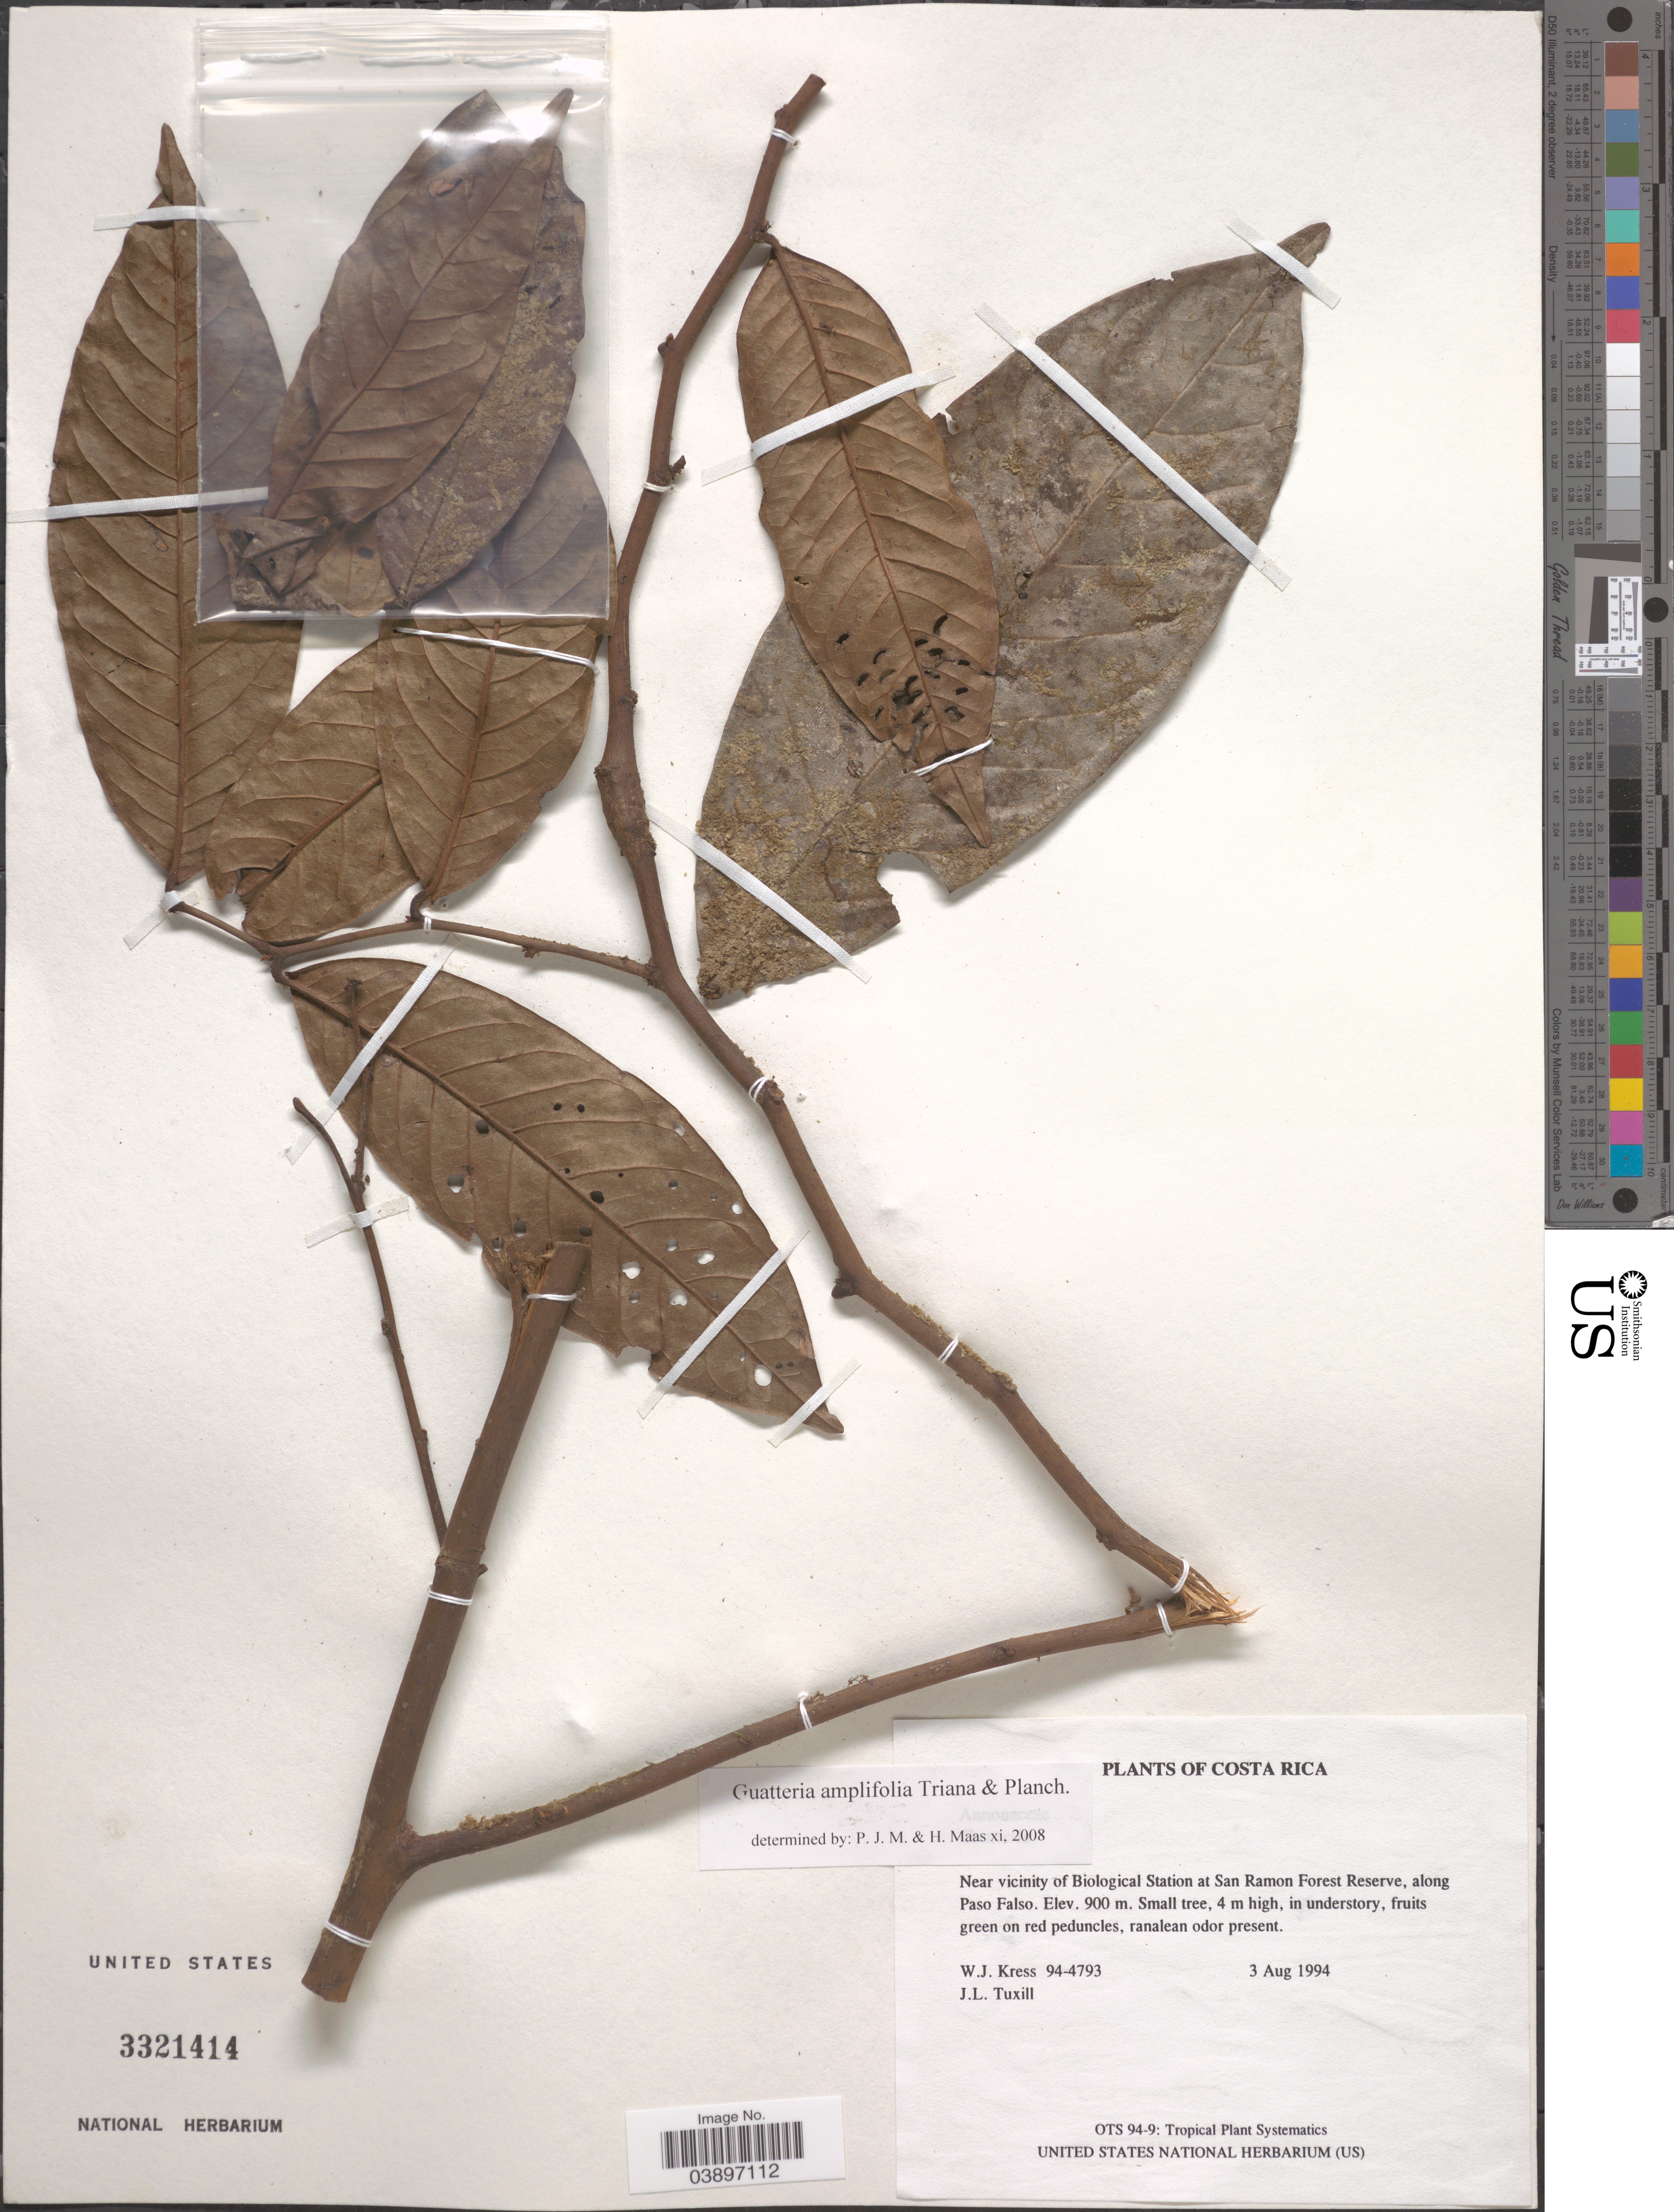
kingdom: Plantae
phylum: Tracheophyta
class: Magnoliopsida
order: Magnoliales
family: Annonaceae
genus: Guatteria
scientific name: Guatteria amplifolia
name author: Triana & Planch.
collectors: W. J. Kress & J. L. Tuxill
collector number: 94-4793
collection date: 1994-08-03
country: Costa Rica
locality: Near vicinity of Biological Station at San Ramon Forest Reserve, along Paso Falso.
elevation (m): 900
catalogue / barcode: US 3321414